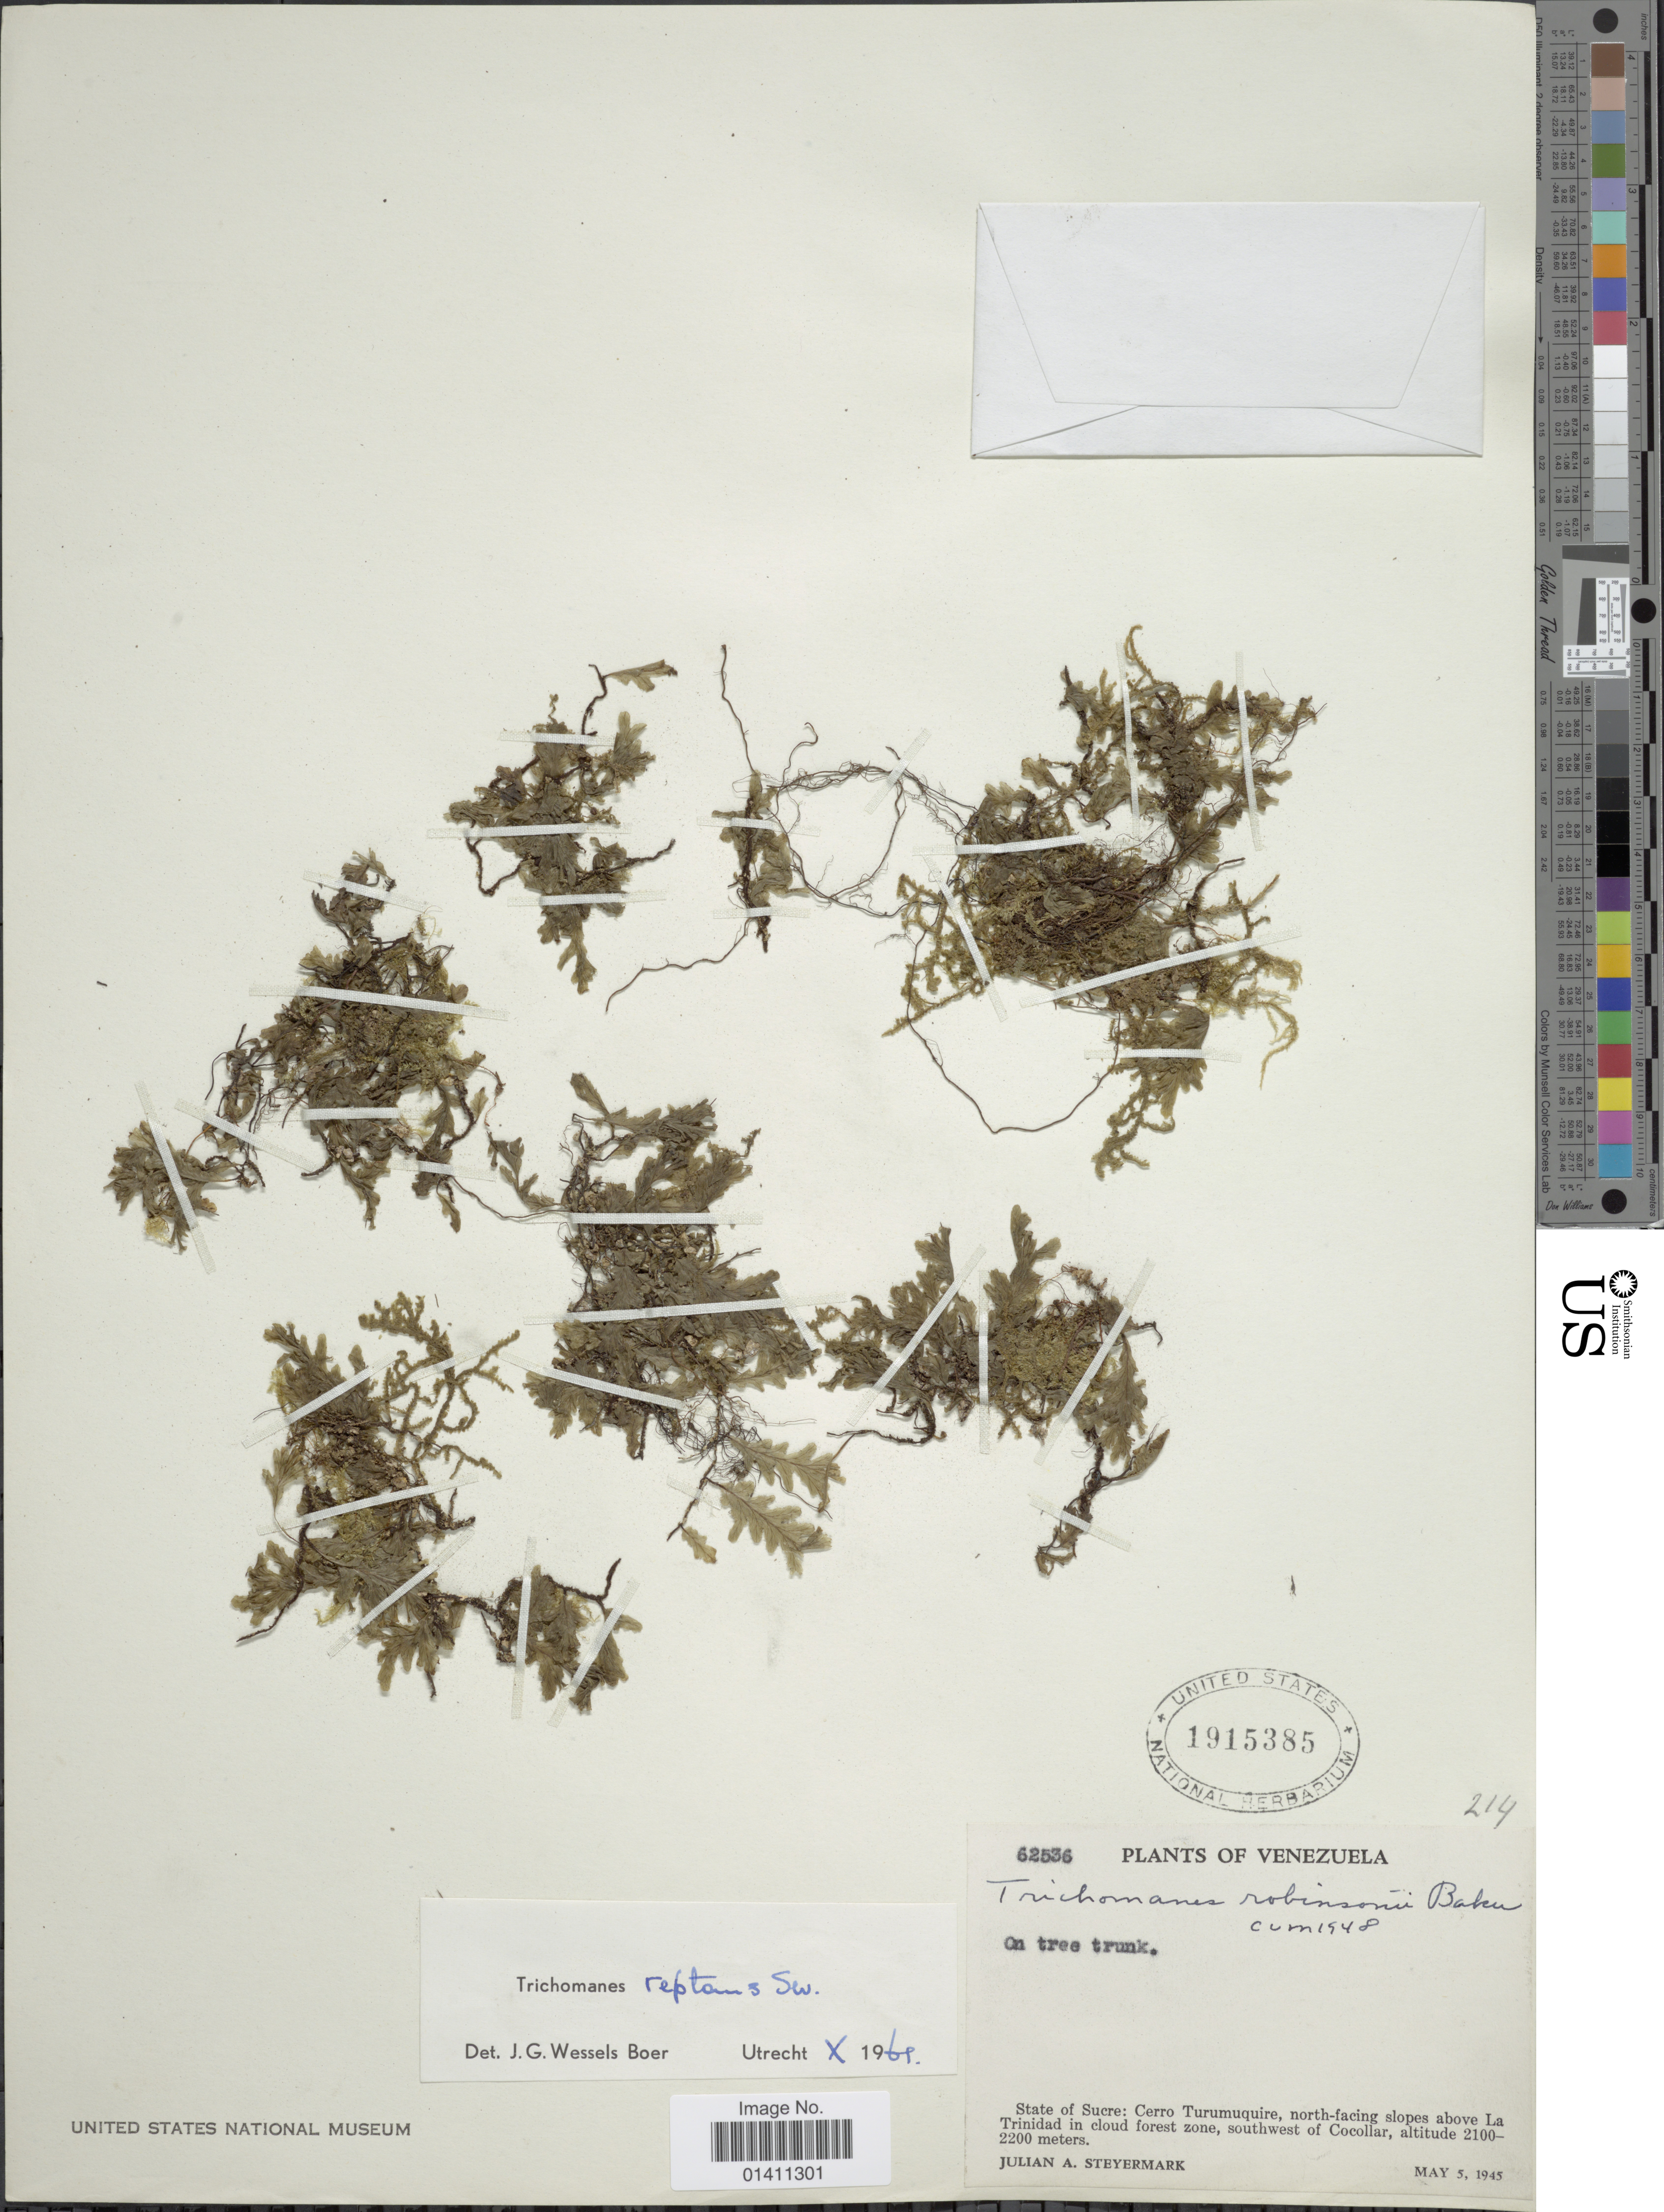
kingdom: Plantae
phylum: Tracheophyta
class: Polypodiopsida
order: Hymenophyllales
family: Hymenophyllaceae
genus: Didymoglossum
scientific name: Didymoglossum reptans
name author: (Sw.) C. Presl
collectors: J. Steyermark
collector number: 62536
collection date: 1945-05-05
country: Venezuela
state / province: Sucre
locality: State of Sucre: Cerro Turumuquire, north-facing slopes above La Trinidad in cloud forest zone, southwest of Cocollar.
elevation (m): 2100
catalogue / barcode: US 1915385